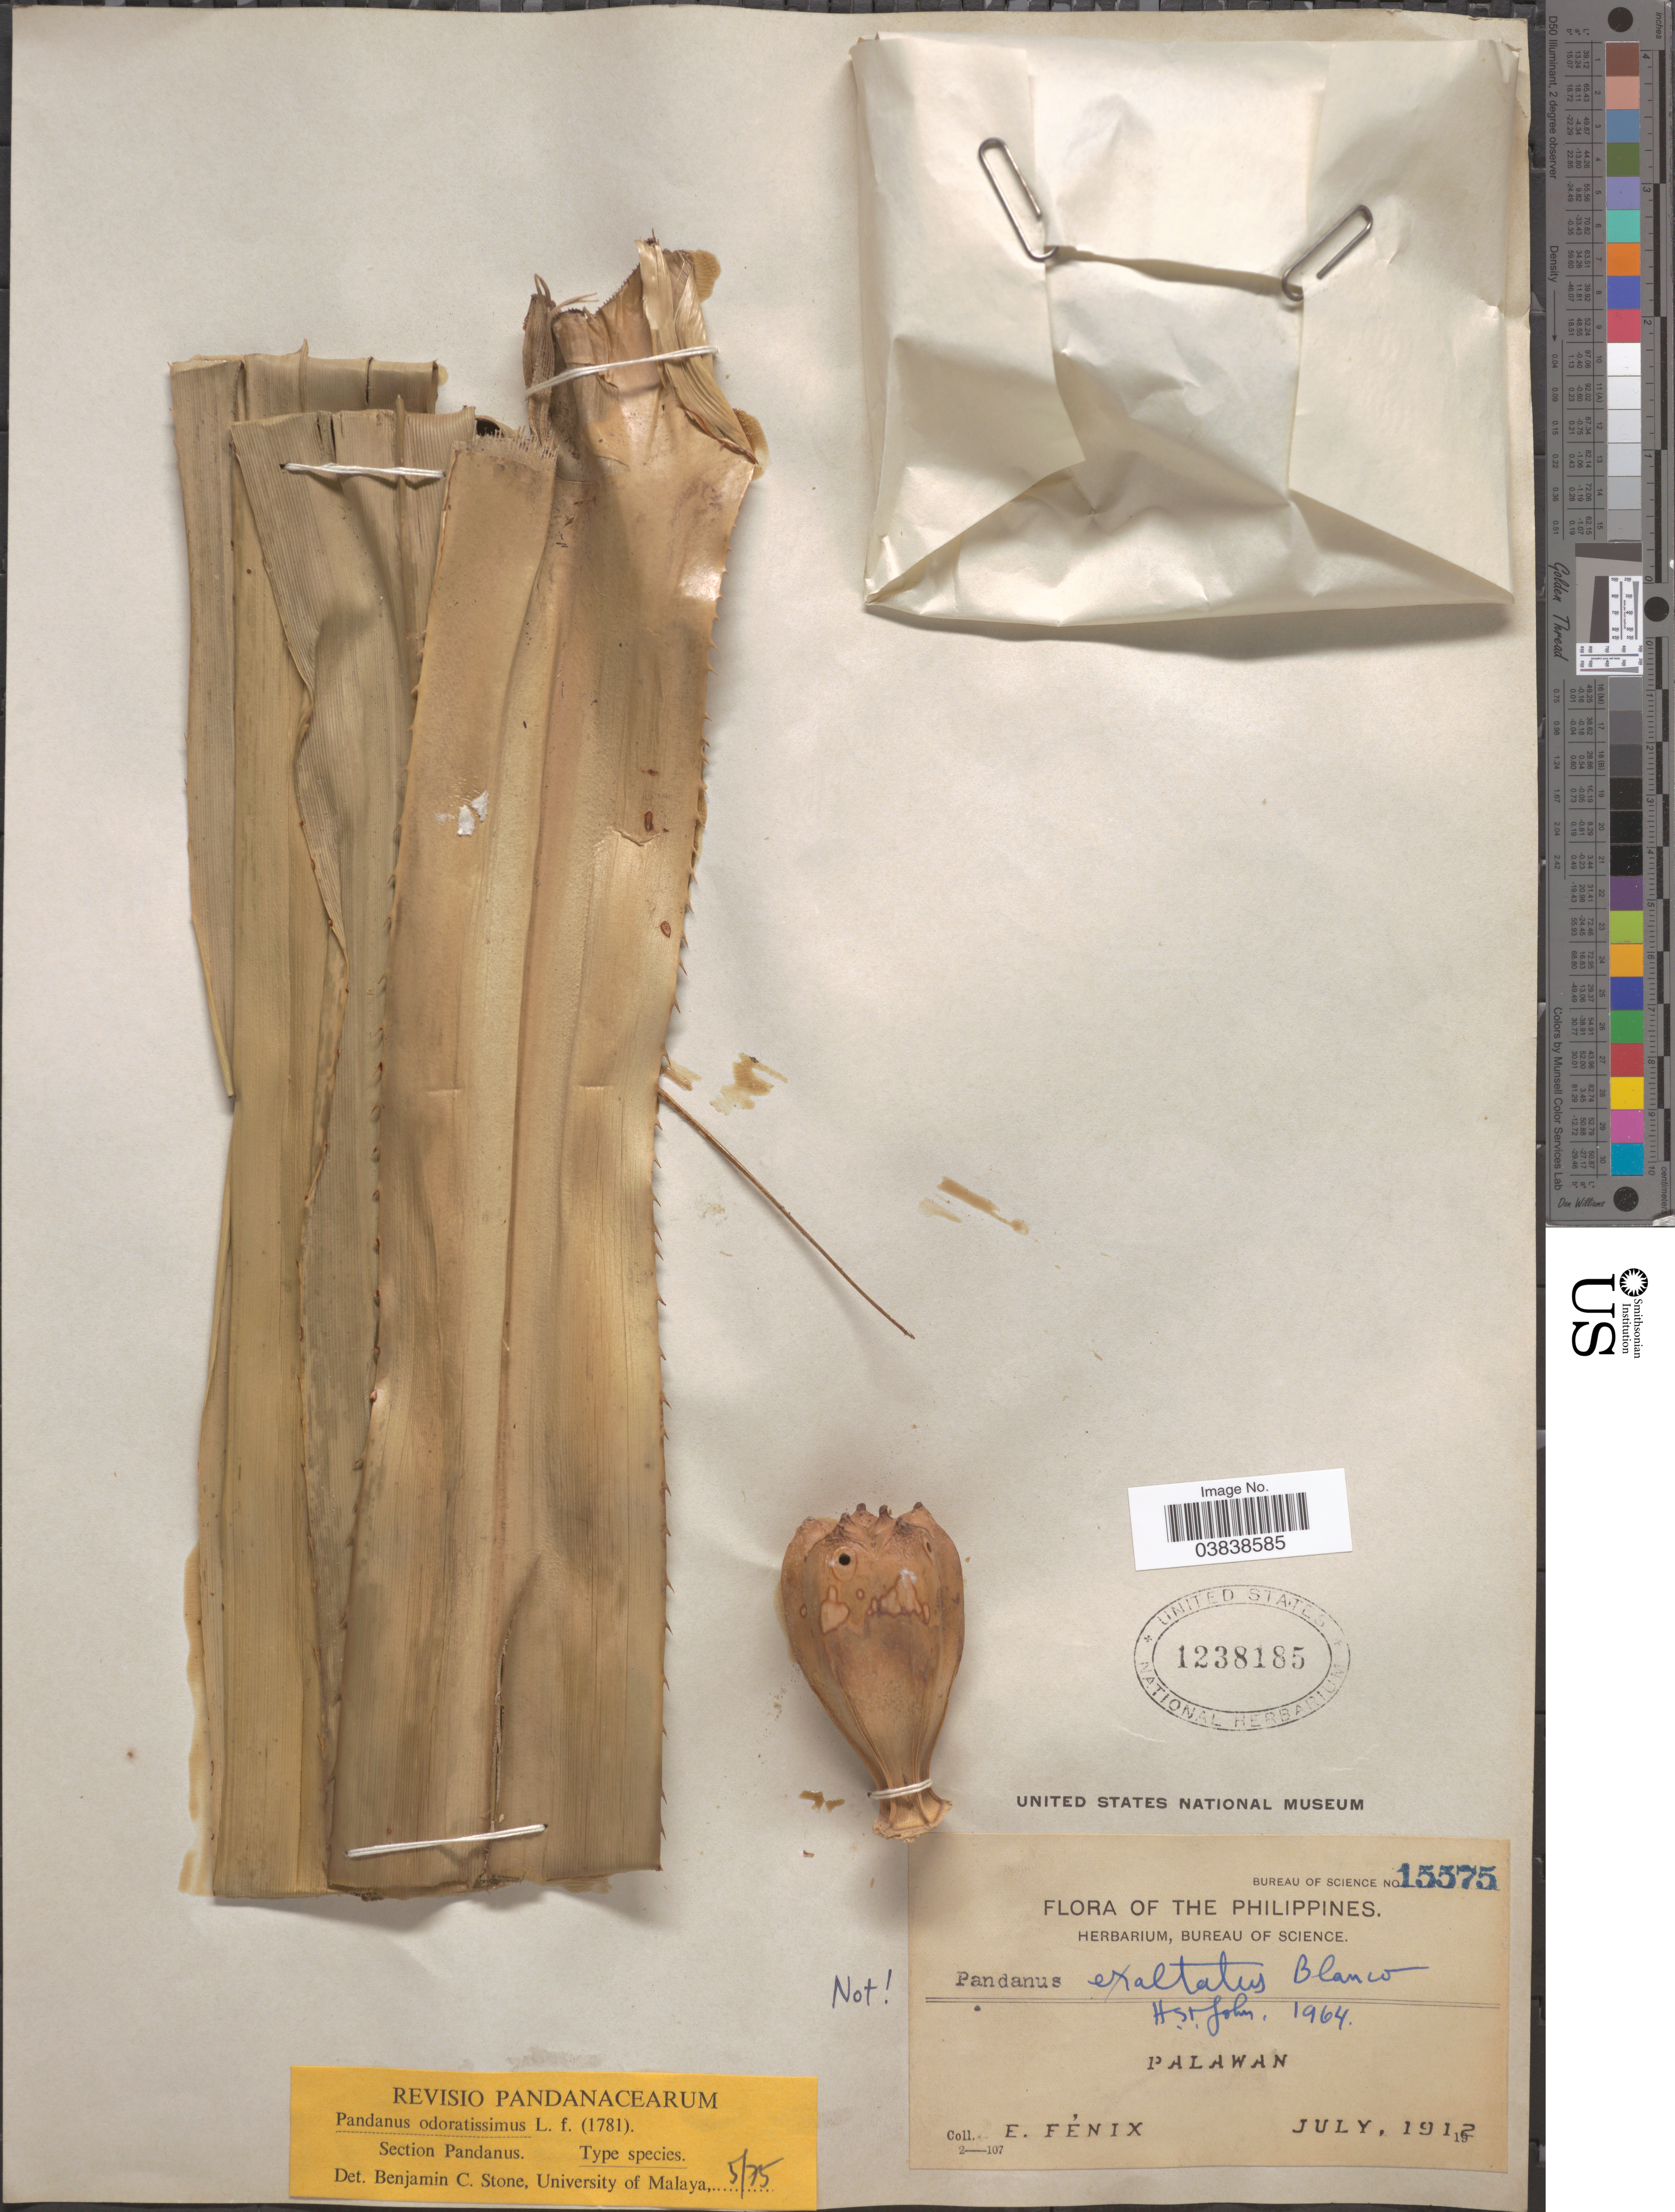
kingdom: Plantae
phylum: Tracheophyta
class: Liliopsida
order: Pandanales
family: Pandanaceae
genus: Pandanus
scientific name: Pandanus odoratissimus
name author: L. f.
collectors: E. Fénix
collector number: Bureau of Science 15575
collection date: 1912-07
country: Philippines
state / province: Mimaropa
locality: Palawan.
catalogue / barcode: US 1238185